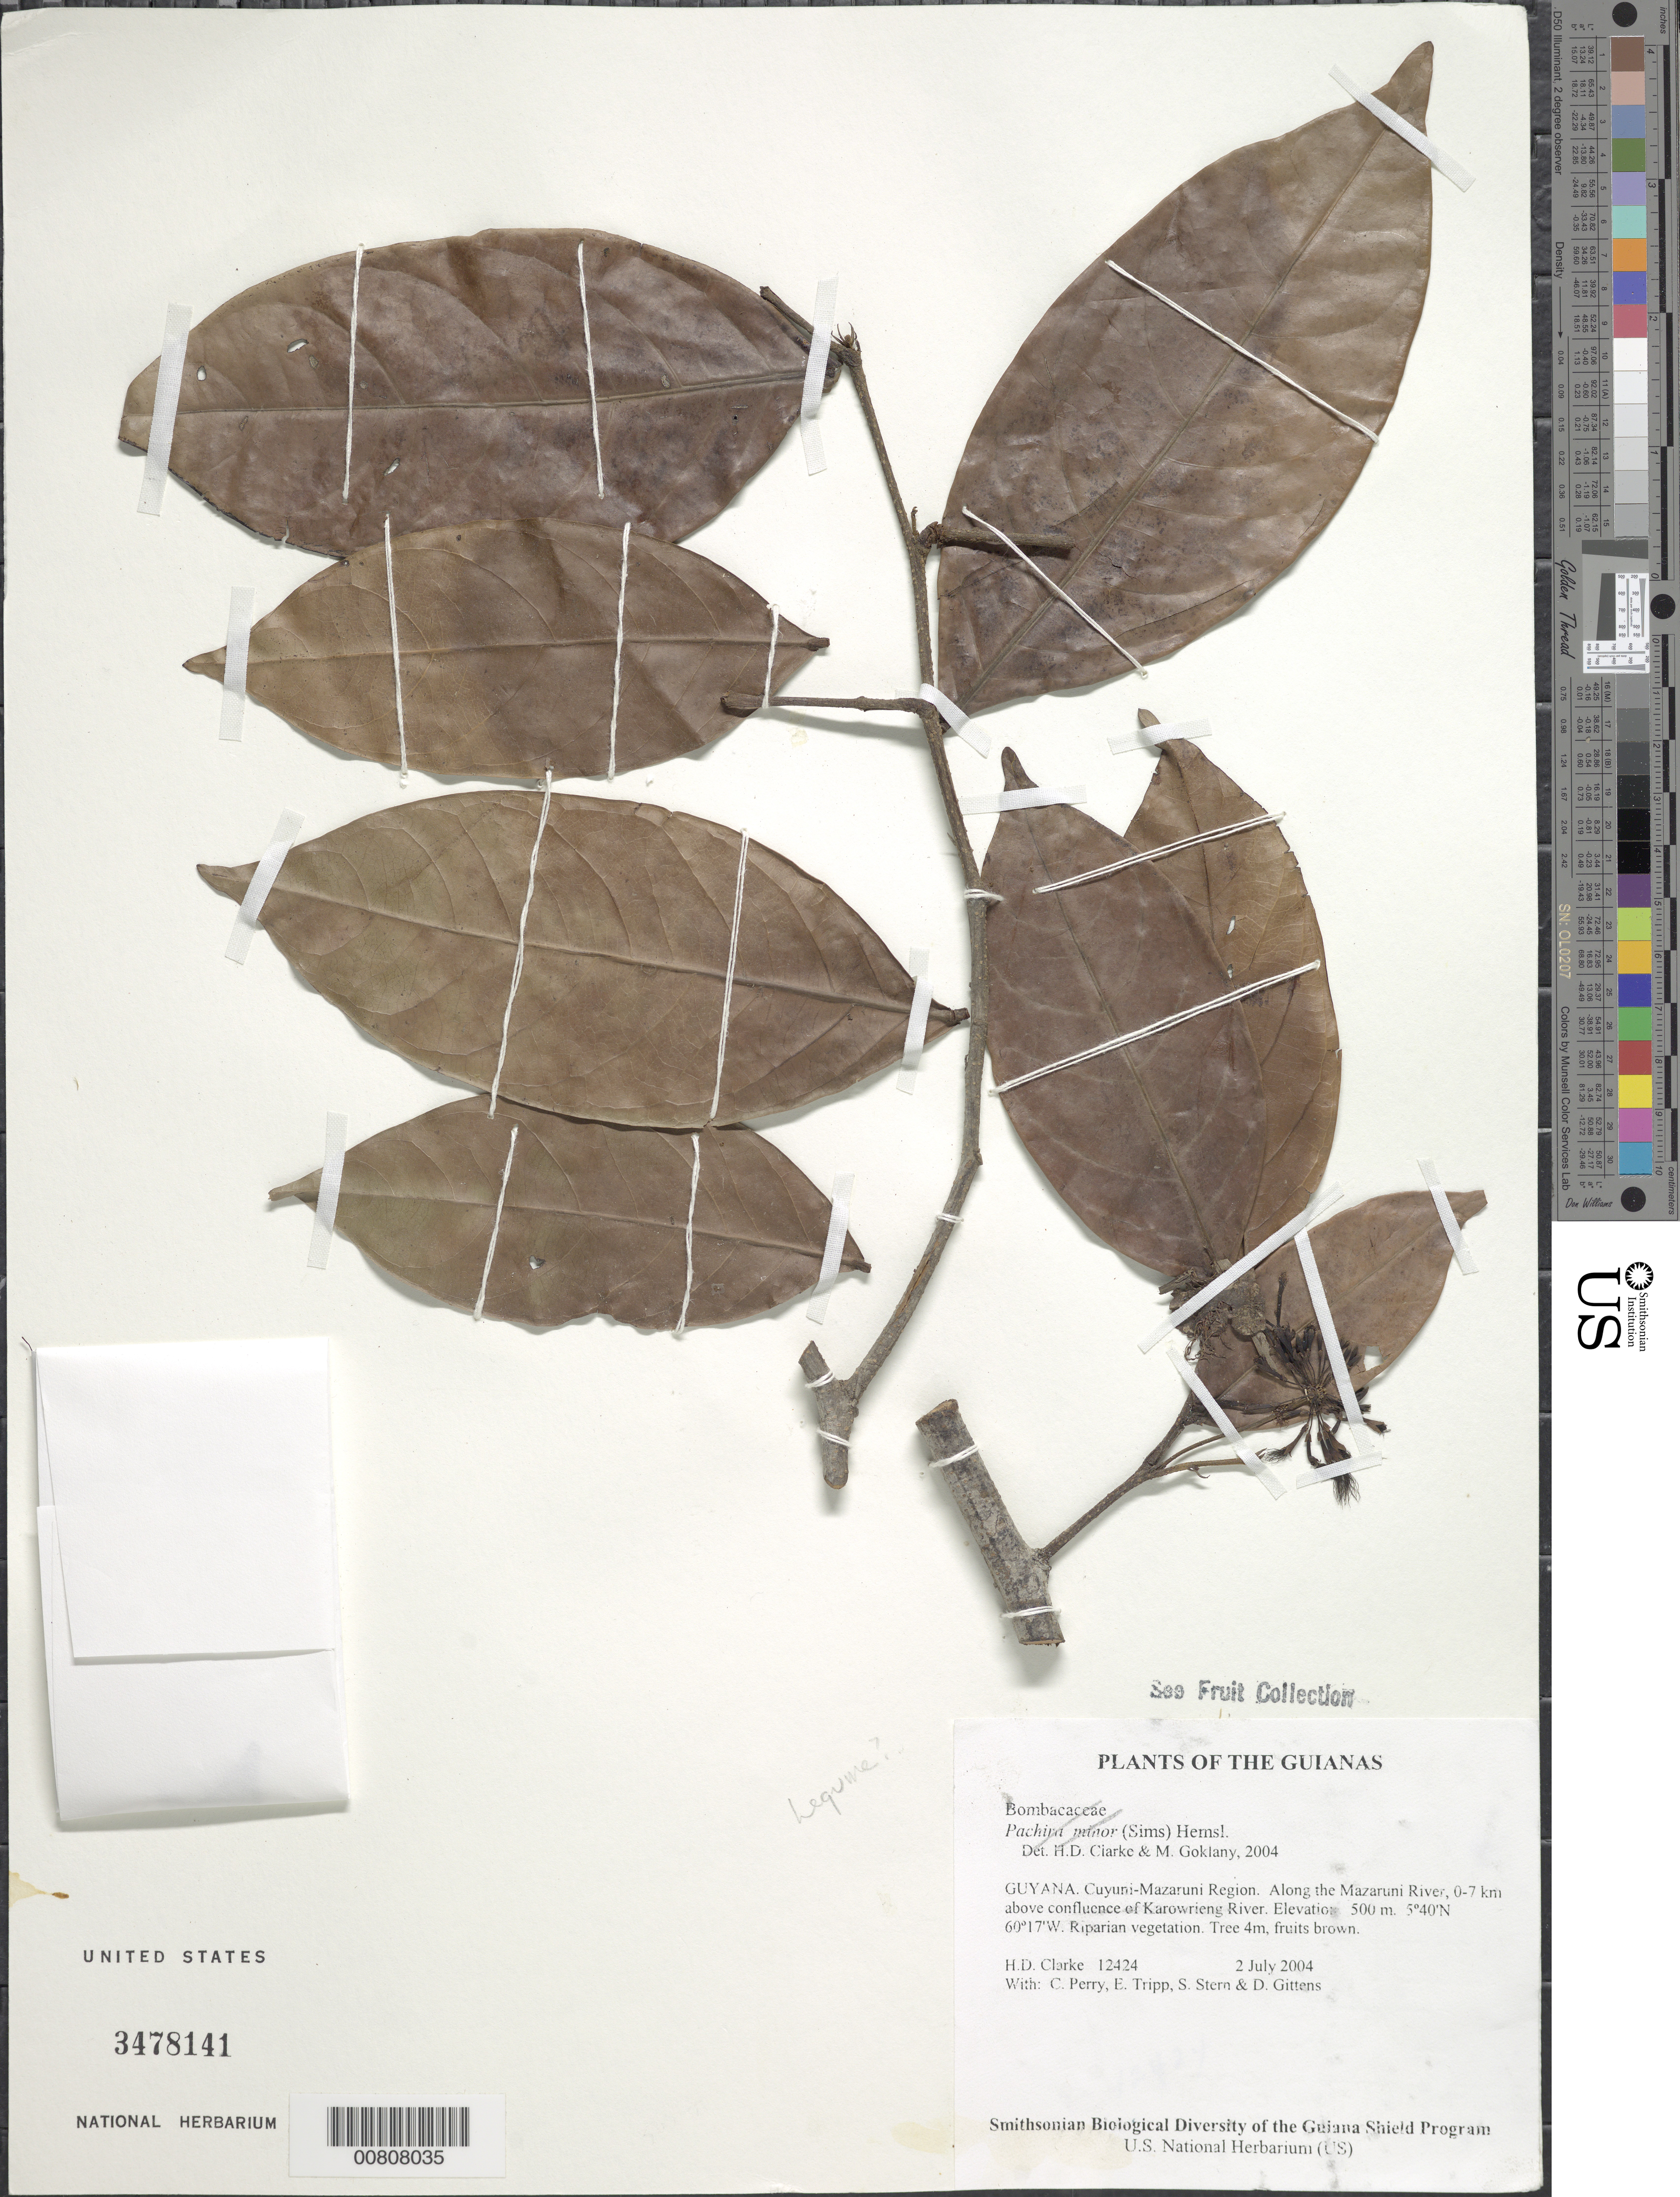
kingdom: Plantae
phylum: Tracheophyta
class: Magnoliopsida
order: Fabales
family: Fabaceae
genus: Inga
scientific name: Inga sp.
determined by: Trujillo, A. M.; Londoño-Echeverri, Y.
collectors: H. D. Clarke & et al.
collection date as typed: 02 Jul 2004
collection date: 2004-07-02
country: Guyana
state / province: Cuyuni-Mazaruni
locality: Along the Mazaruni River, 0-7 km above confluence of Karowrieng River.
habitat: Riparian vegetation.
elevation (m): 500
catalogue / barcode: US 3478141